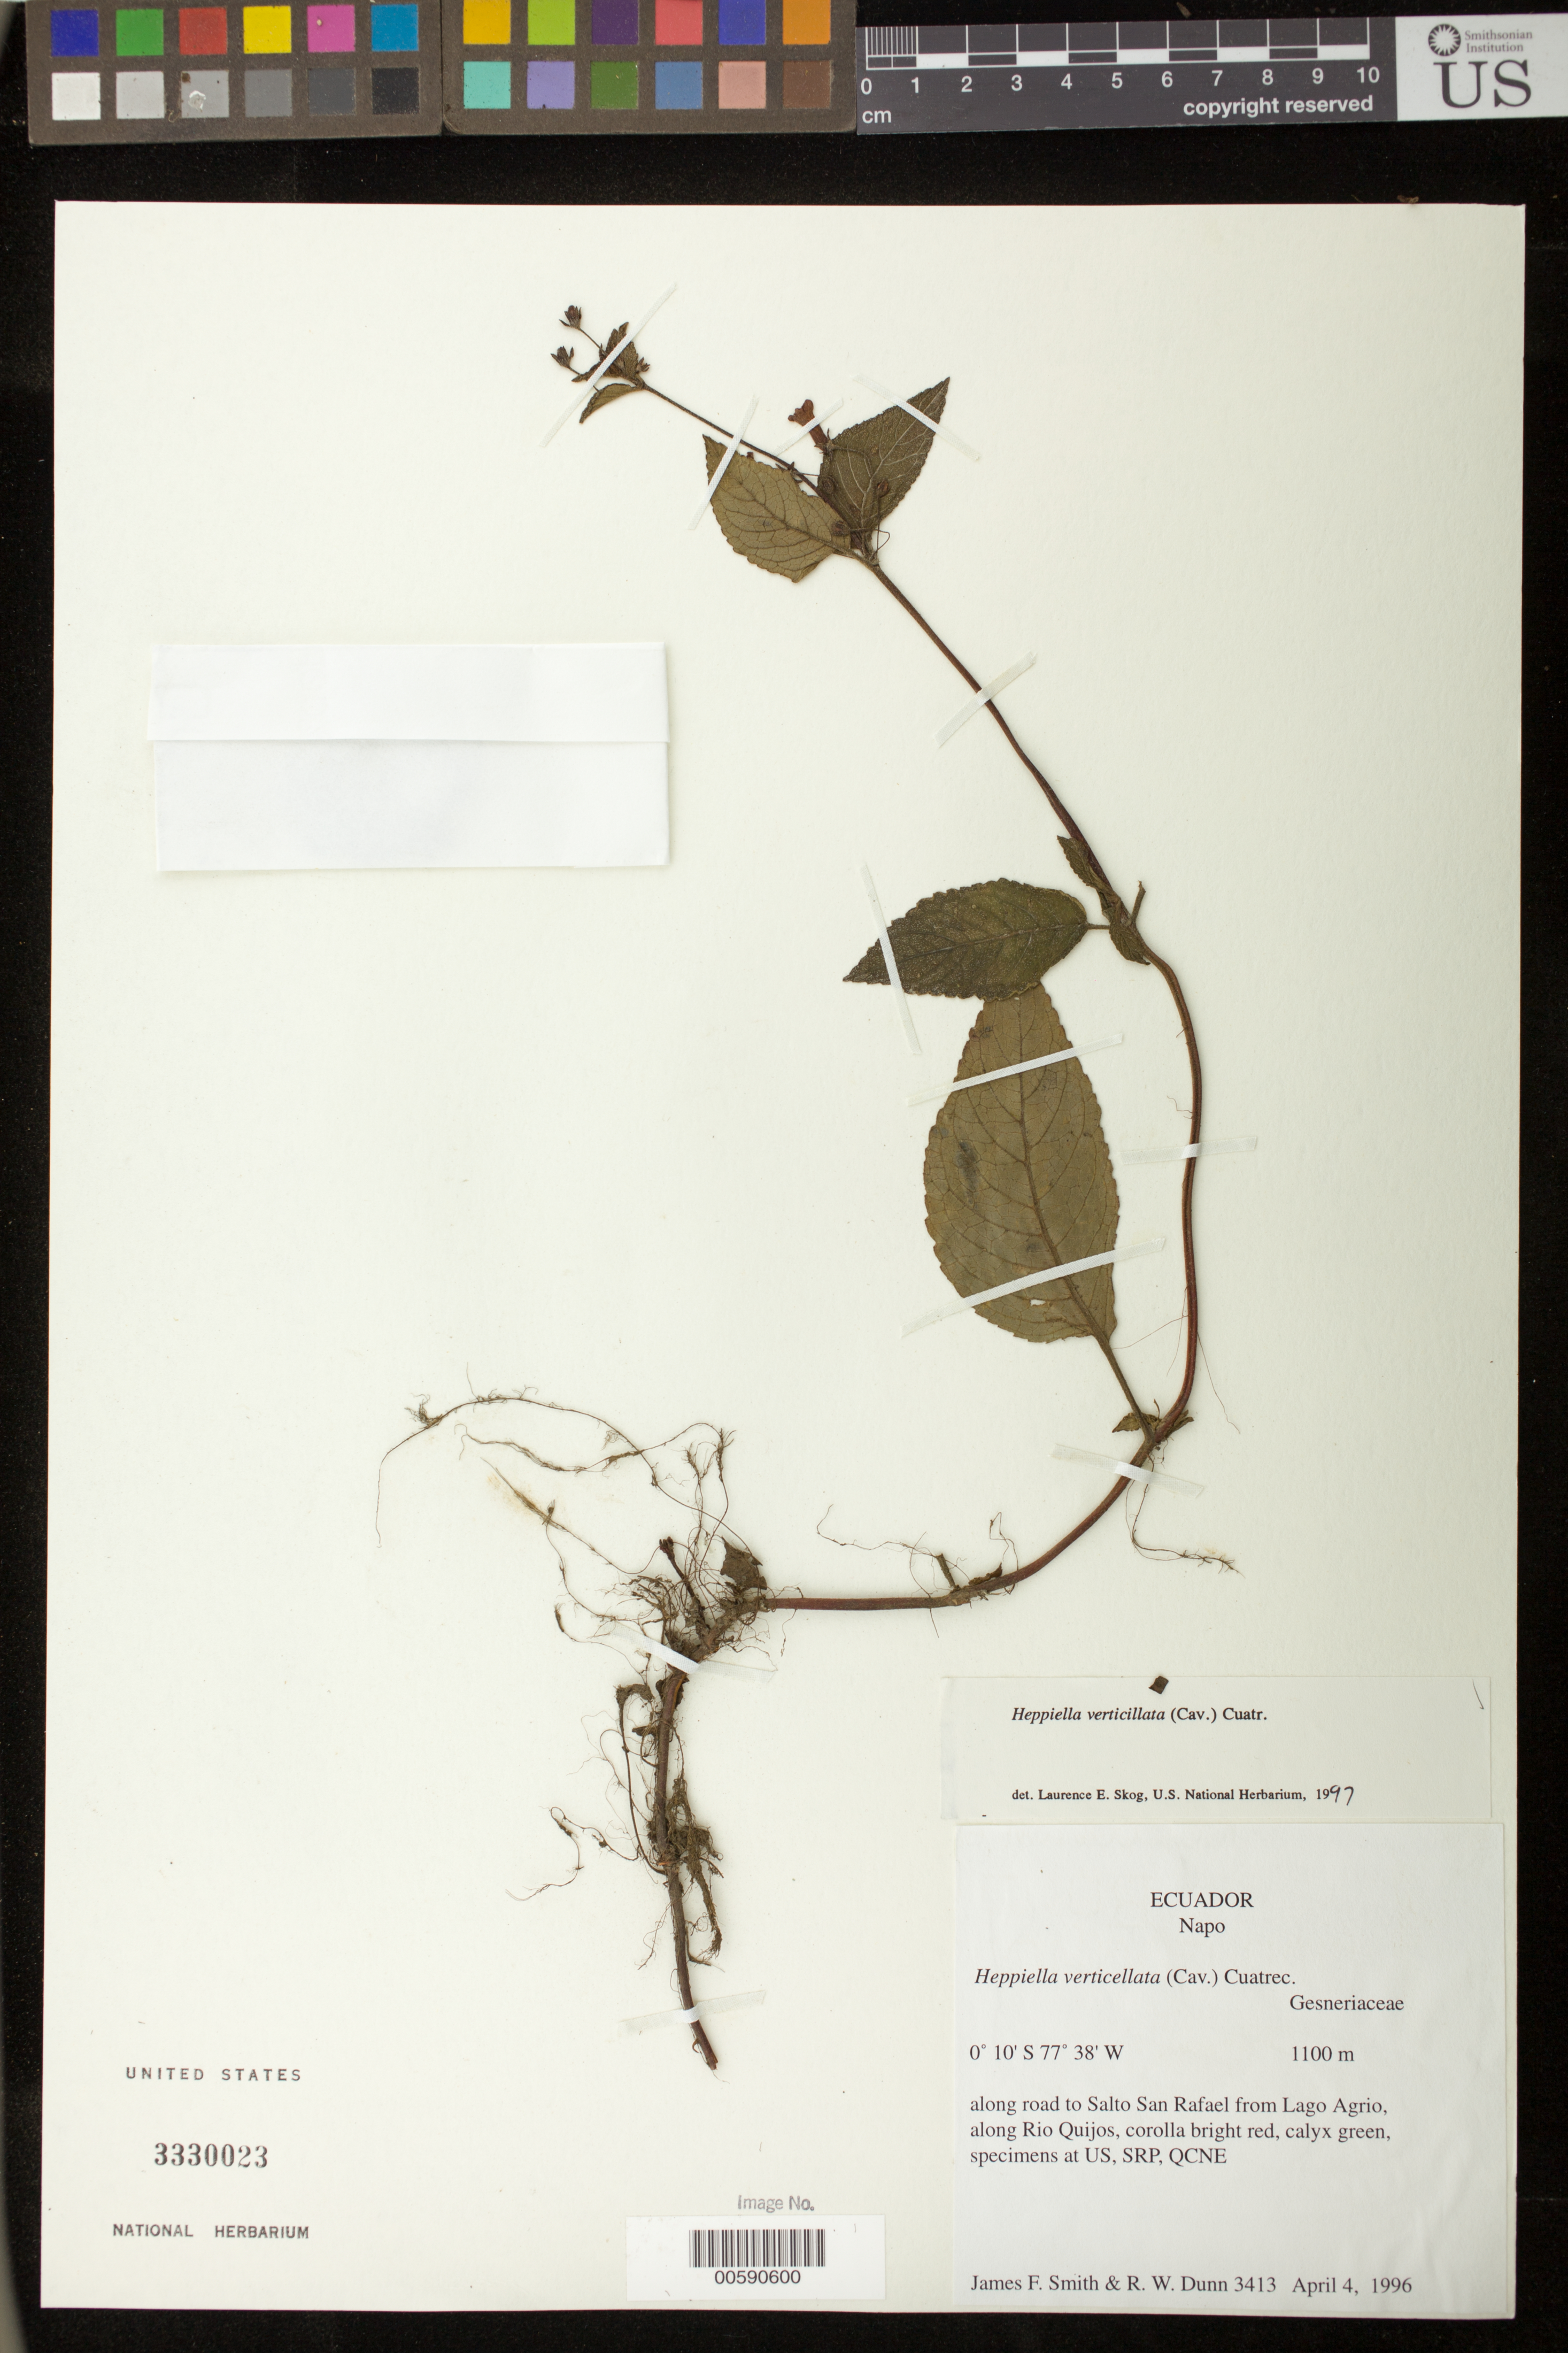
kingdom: Plantae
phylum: Tracheophyta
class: Magnoliopsida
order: Lamiales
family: Gesneriaceae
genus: Heppiella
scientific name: Heppiella verticillata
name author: (Cav.) Cuatrec.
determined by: Skog, Laurence E.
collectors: J. Smith & R. Dunn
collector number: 3413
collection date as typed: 04 Apr 1996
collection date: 1996-04-04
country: Ecuador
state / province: Napo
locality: Along road to Salto San Rafael from Lago Agrio, along Rio Quijos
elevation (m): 1100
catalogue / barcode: US 3330023